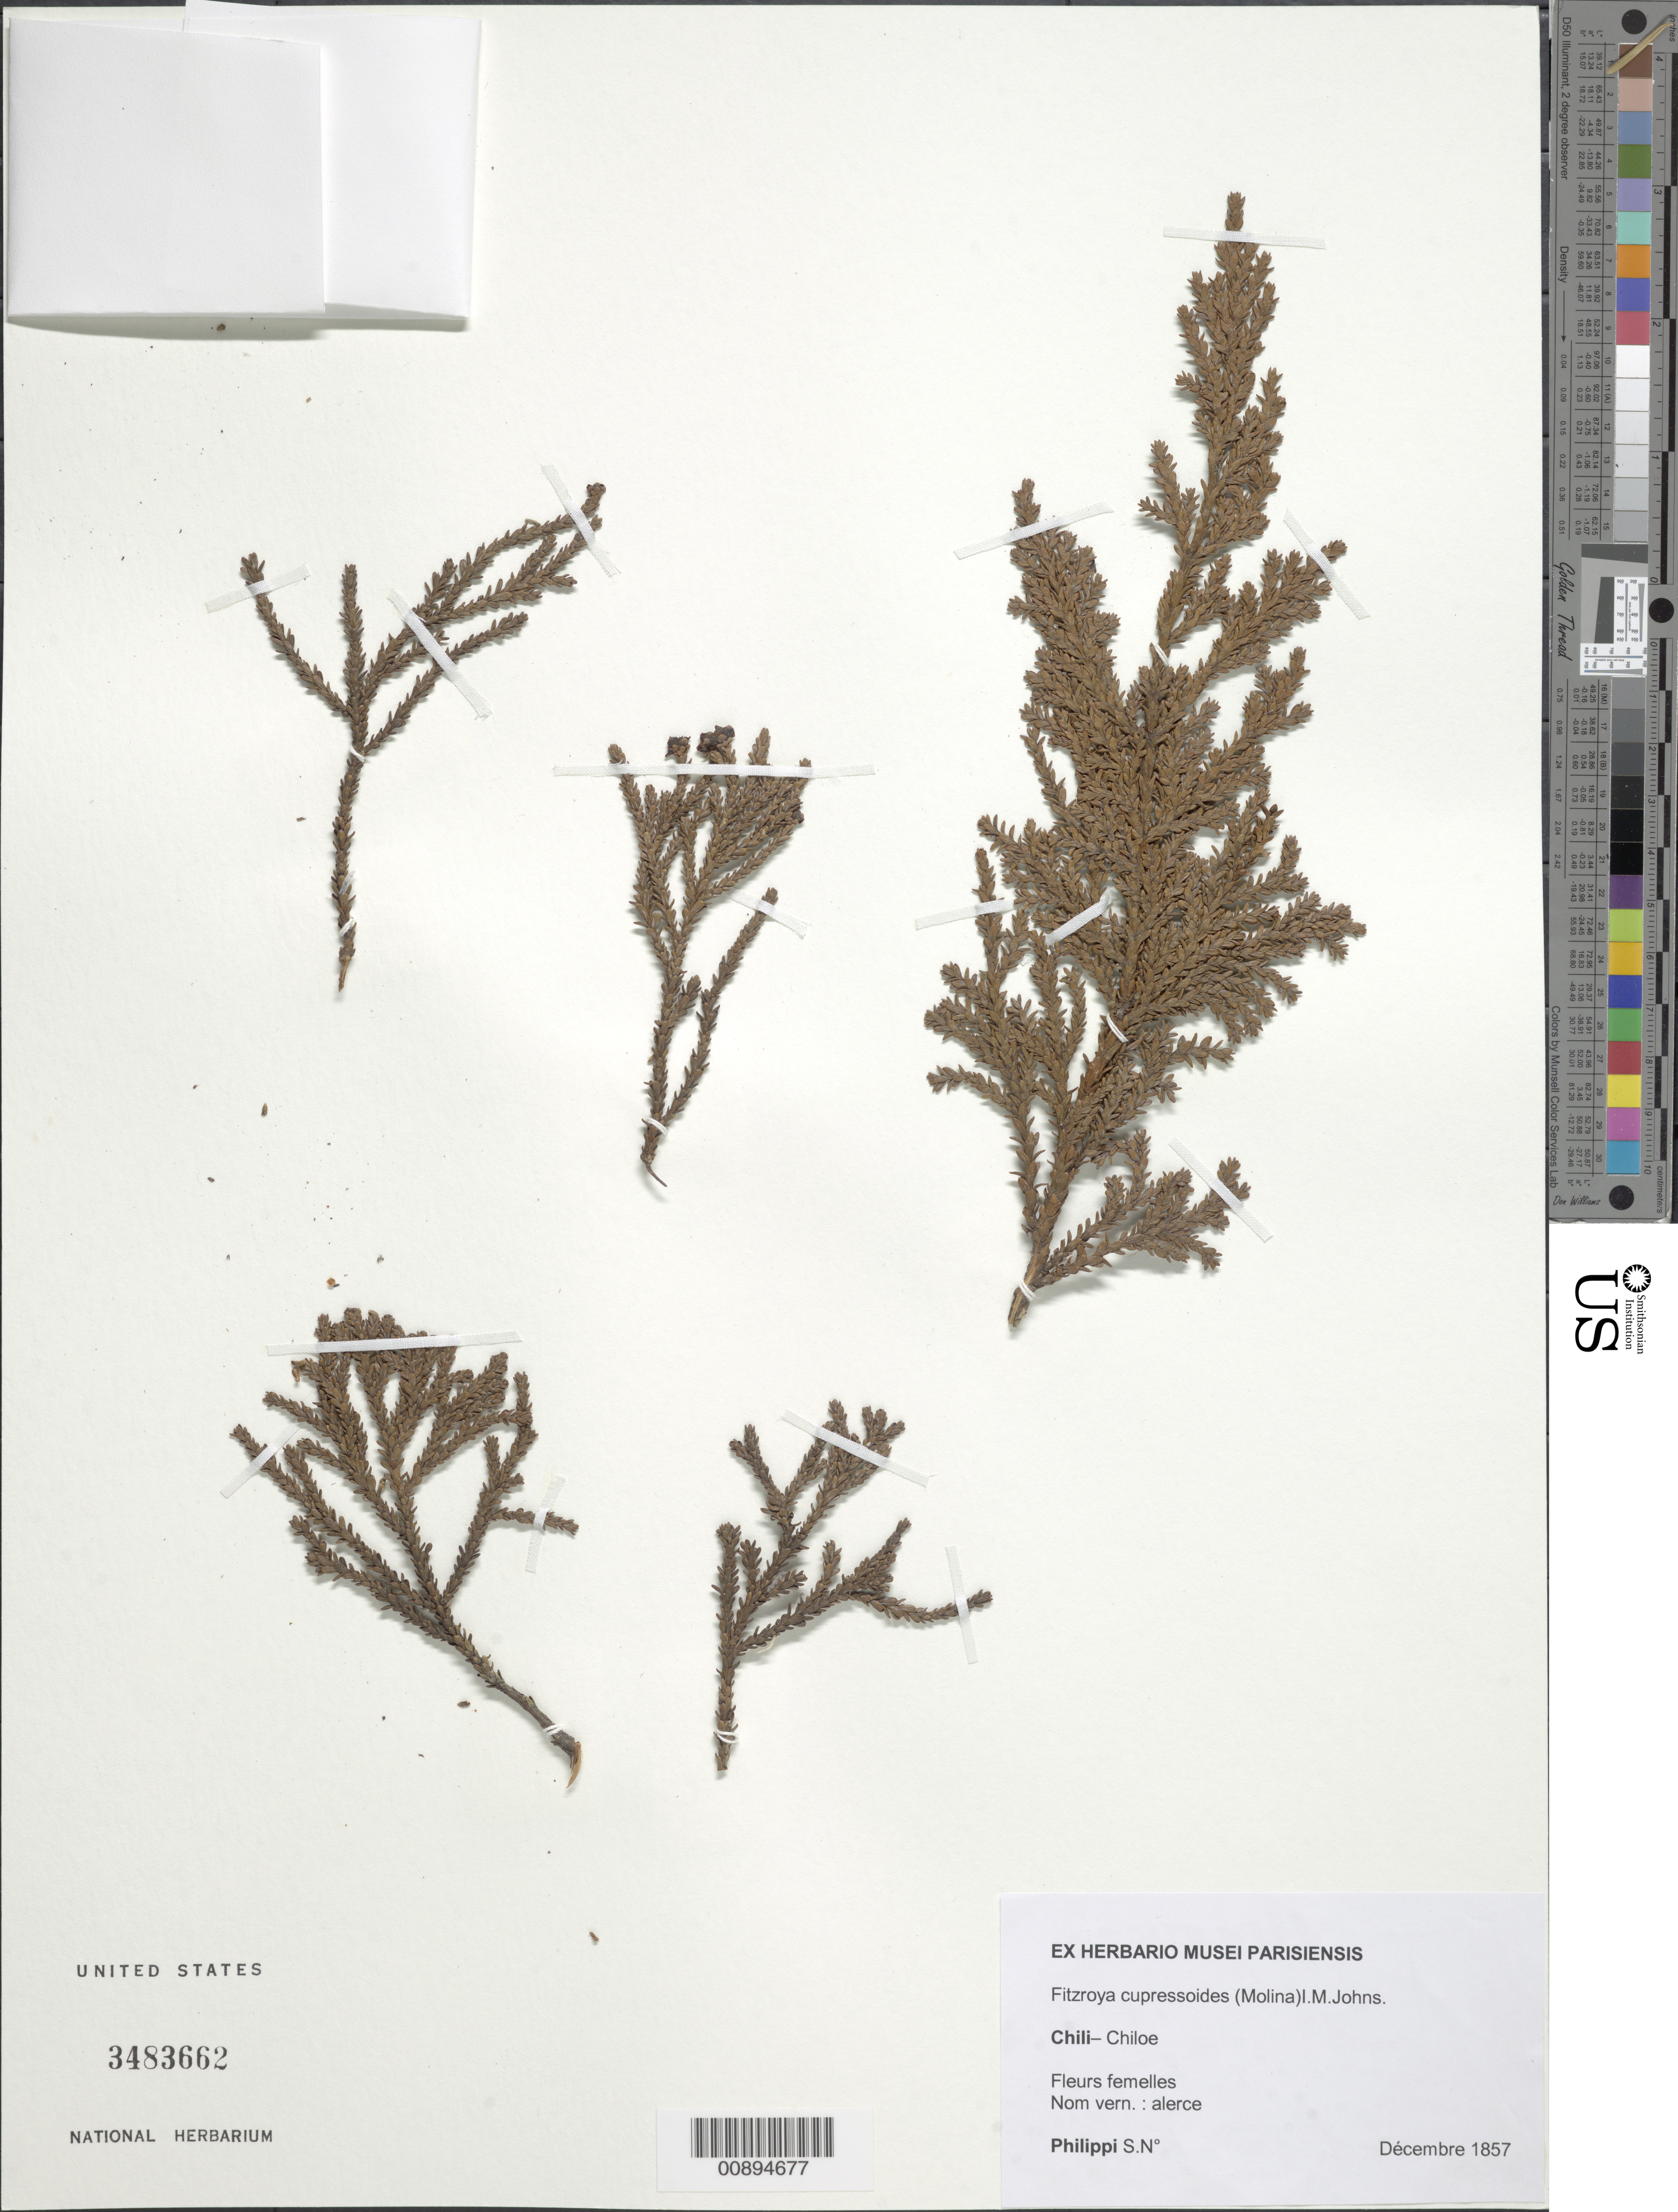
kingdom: Plantae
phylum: Tracheophyta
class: Pinopsida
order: Pinales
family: Cupressaceae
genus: Fitzroya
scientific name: Fitzroya cupressoides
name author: (Molina) I.M. Johnst.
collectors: R. A. Philippi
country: Chile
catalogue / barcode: US 3483662